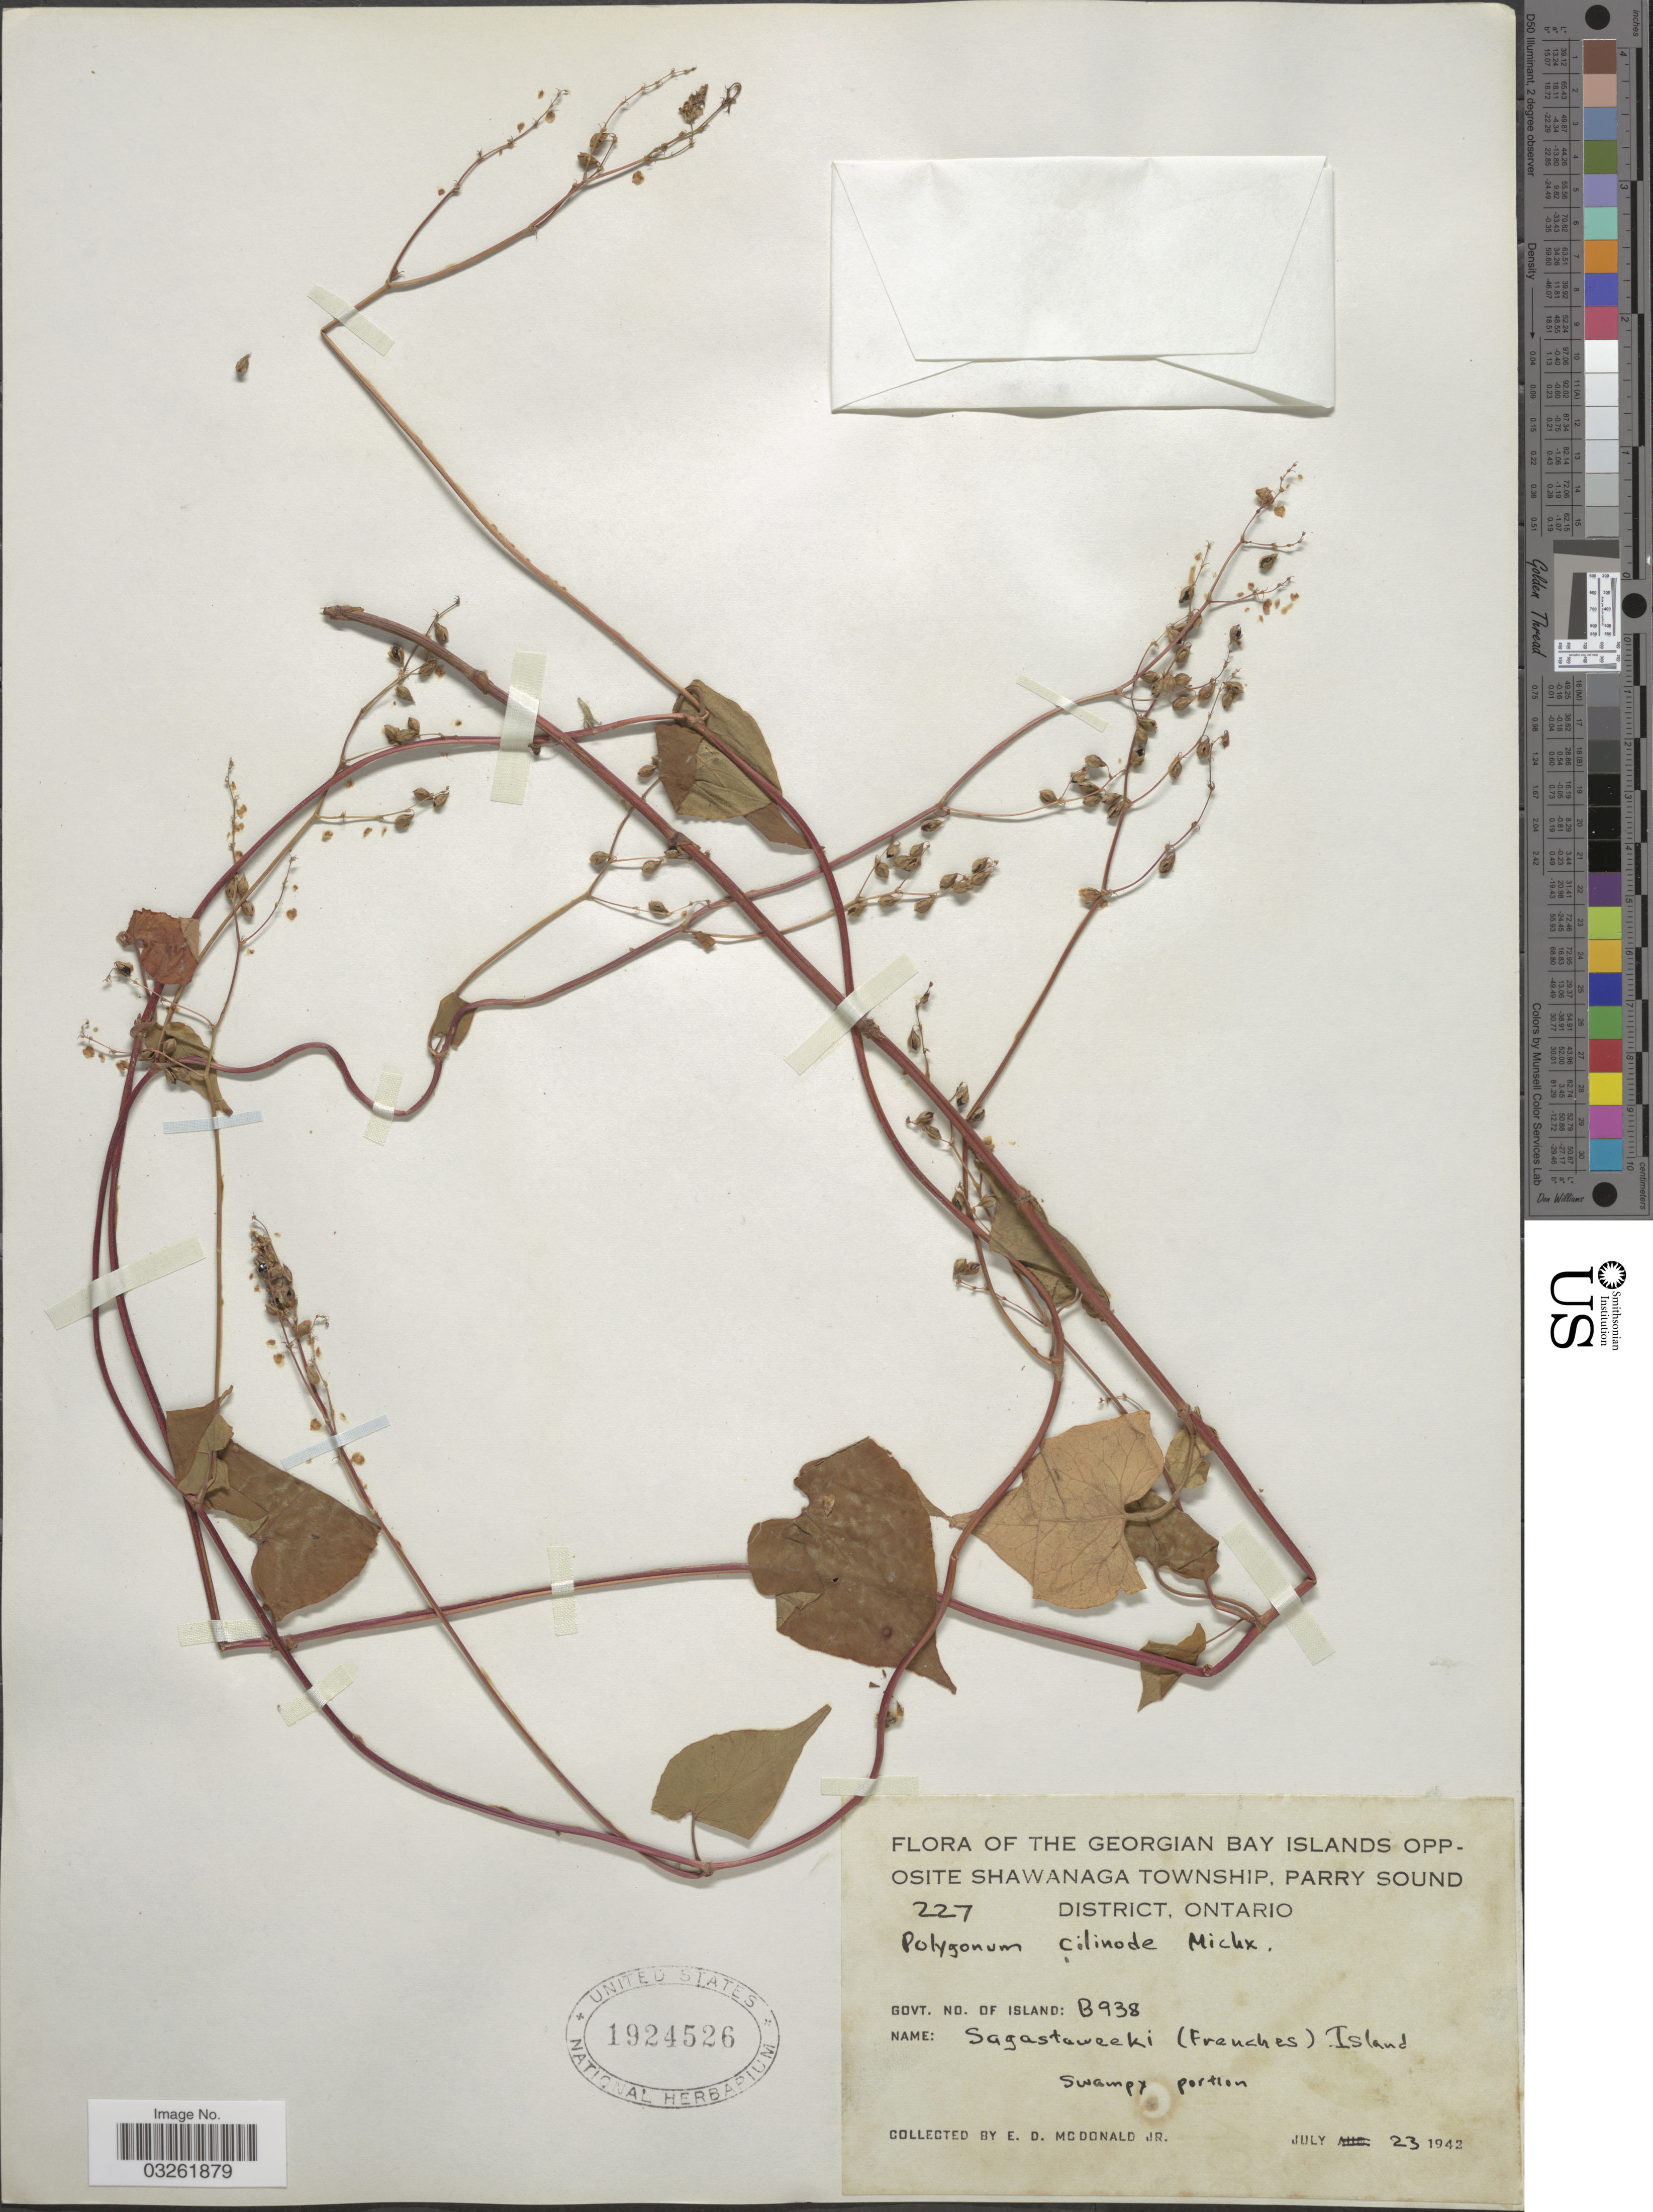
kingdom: Plantae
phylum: Tracheophyta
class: Magnoliopsida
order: Caryophyllales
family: Polygonaceae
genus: Fallopia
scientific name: Fallopia cilinodis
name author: (Michx.) Holub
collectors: E. D. McDonald Jr.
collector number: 227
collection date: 1942-07-23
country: Canada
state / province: Ontario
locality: Georgian Bay Islands opposite Shawanaga Township, Parry Sound District.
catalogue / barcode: US 1924526